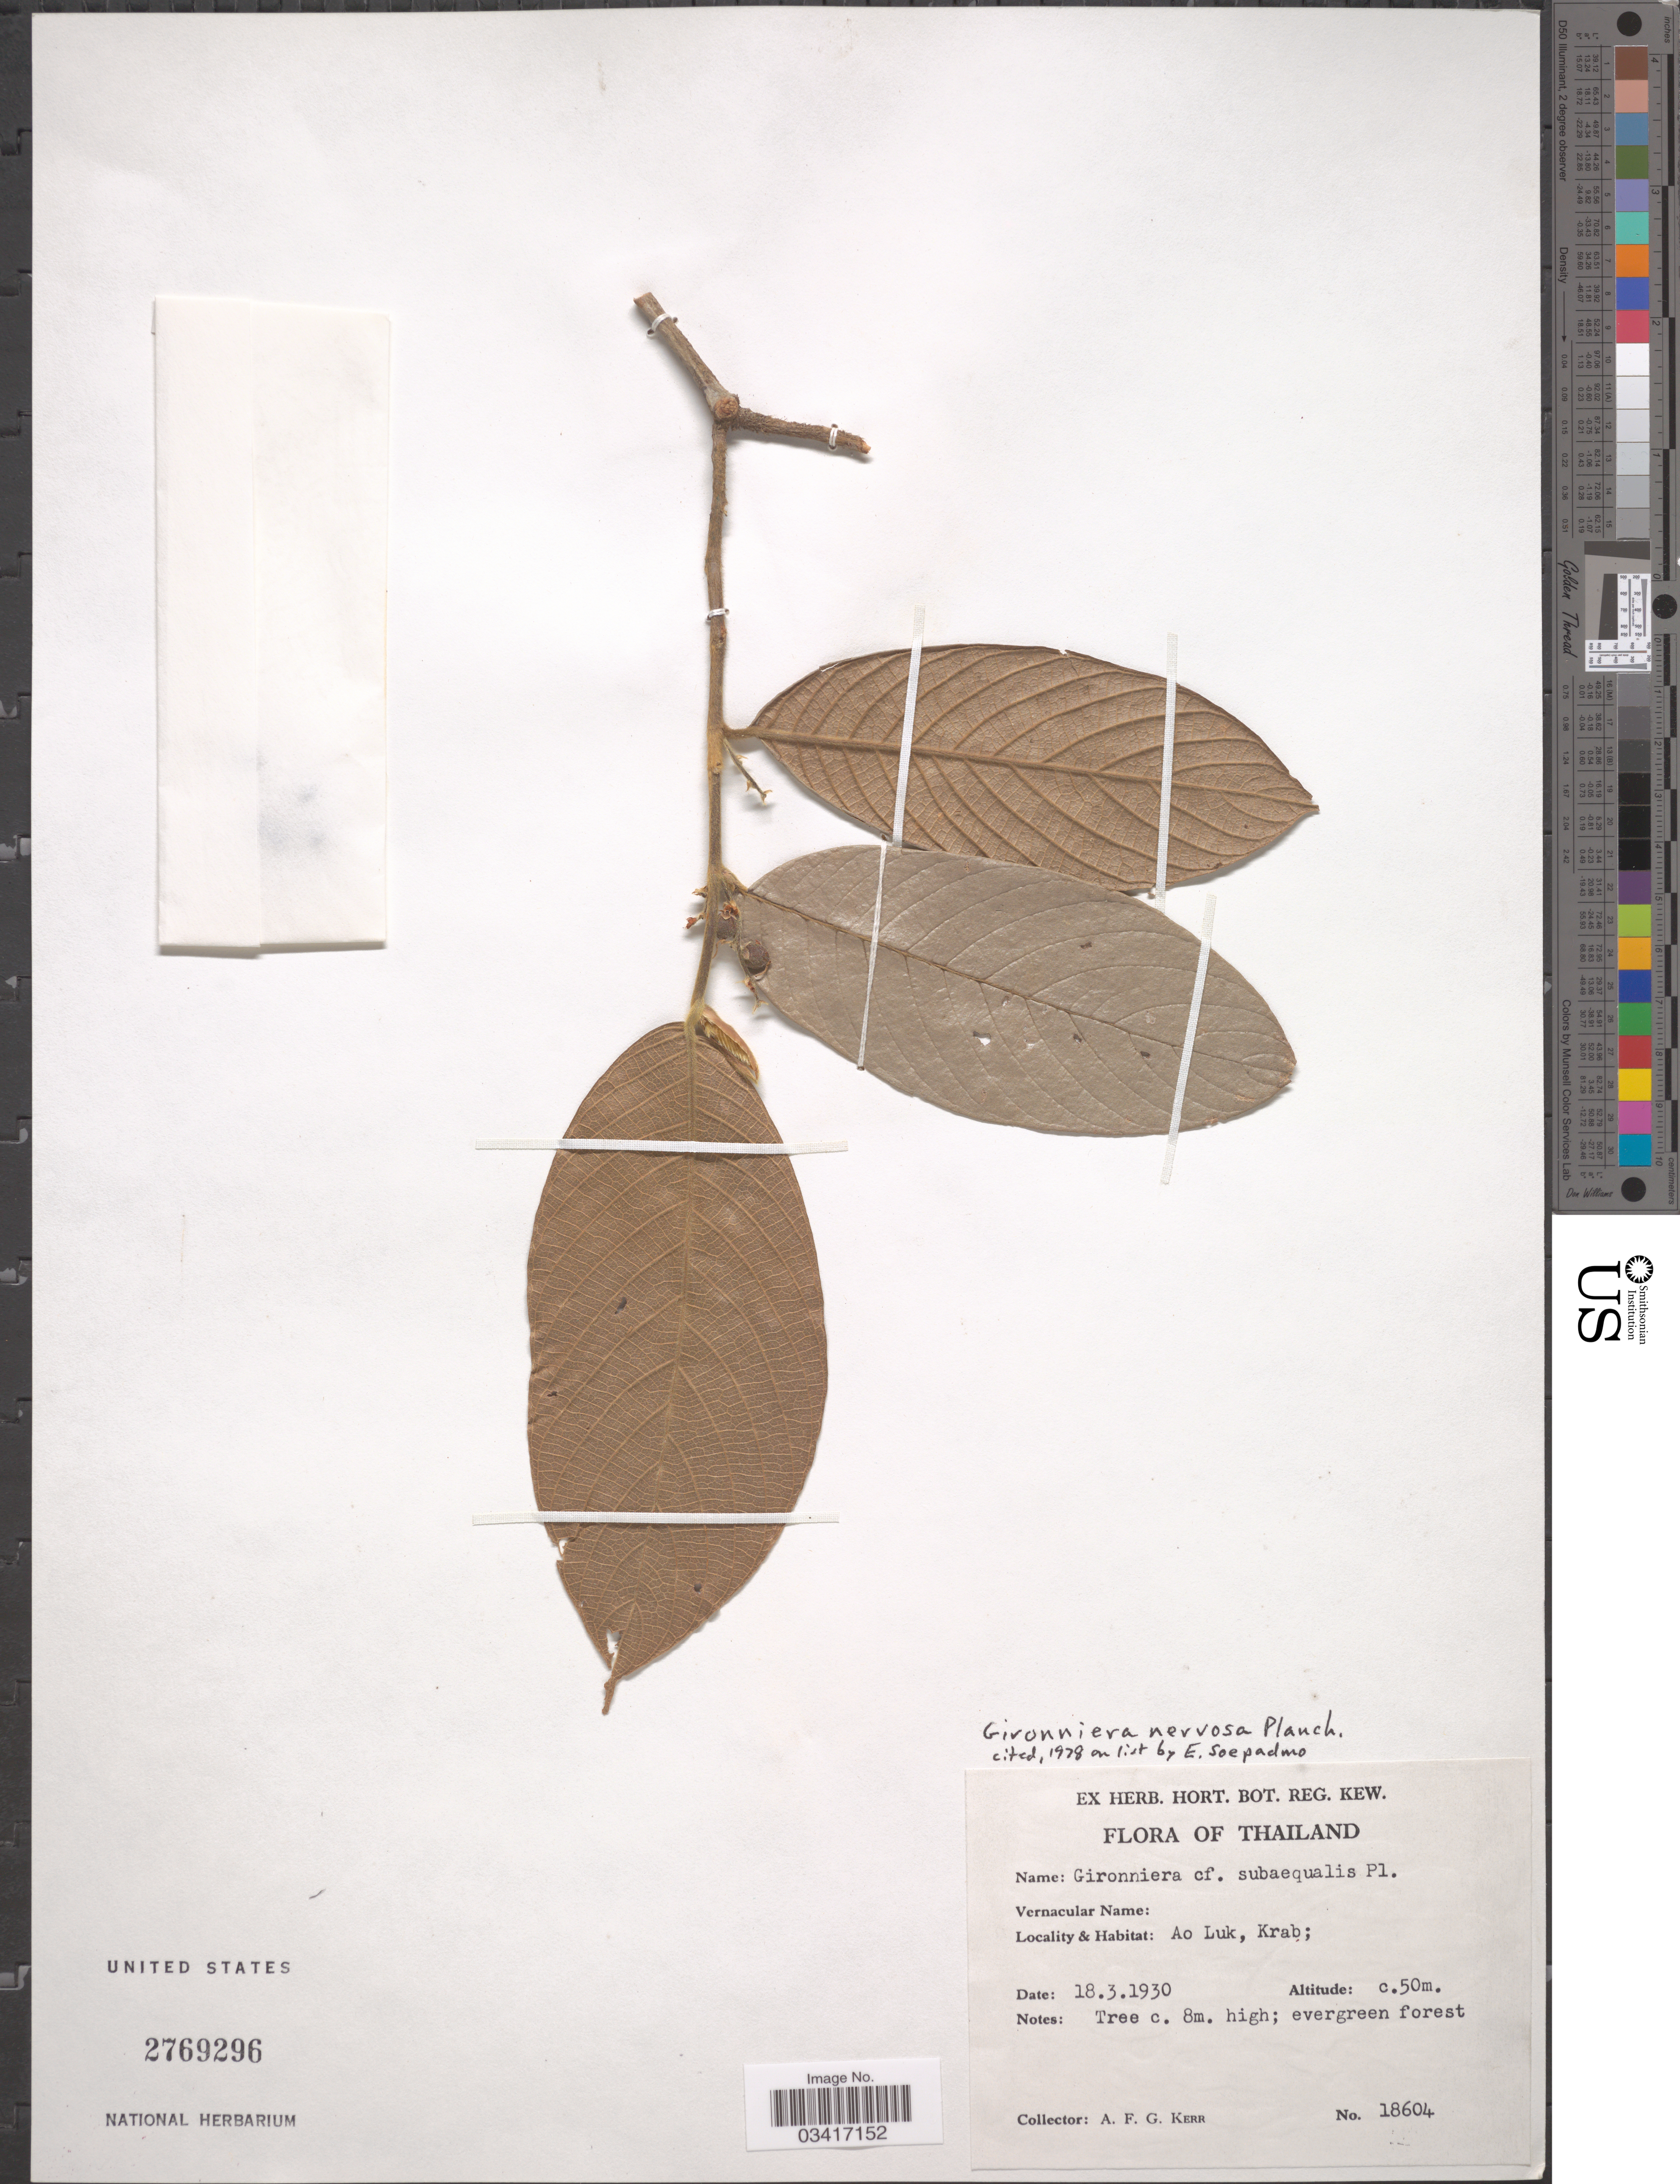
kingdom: Plantae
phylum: Tracheophyta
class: Magnoliopsida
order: Rosales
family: Cannabaceae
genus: Gironniera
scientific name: Gironniera nervosa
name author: Planch.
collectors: A. F. G. Kerr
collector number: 18604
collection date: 1930-03-18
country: Thailand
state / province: Krabi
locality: Ao Luk, Krab.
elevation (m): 50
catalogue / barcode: US 2769296